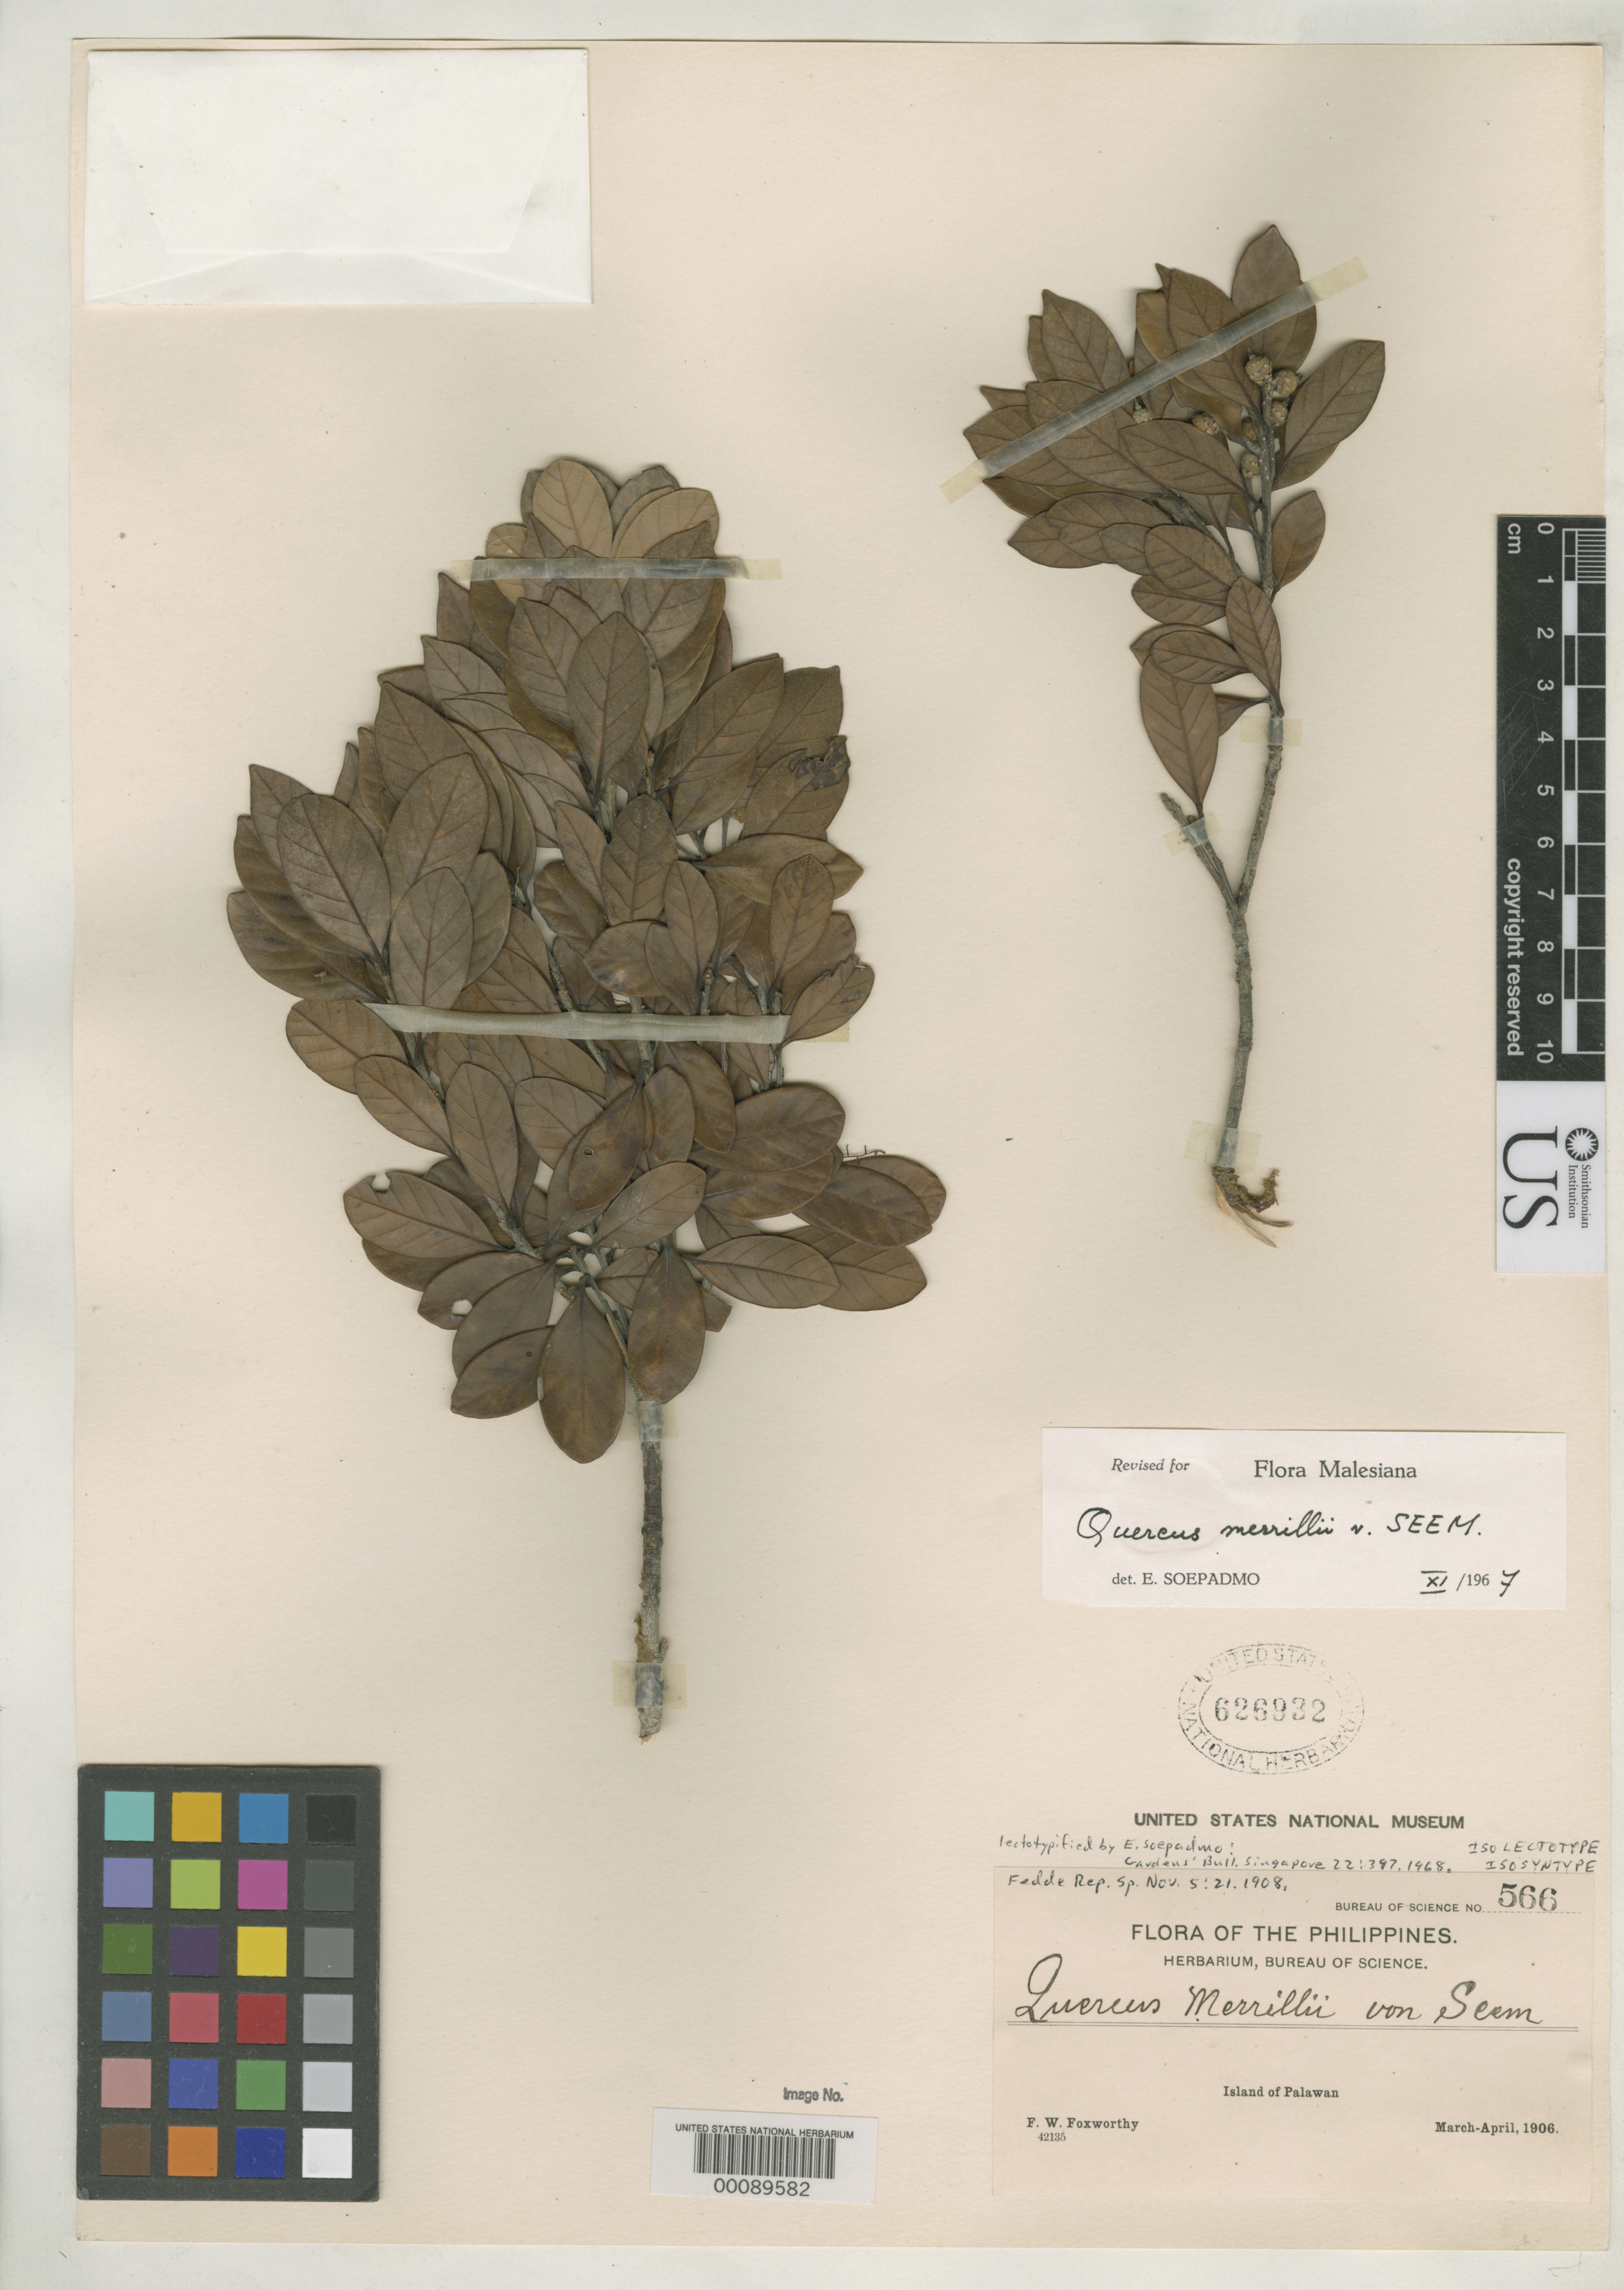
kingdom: Plantae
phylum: Tracheophyta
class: Magnoliopsida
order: Fagales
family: Fagaceae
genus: Quercus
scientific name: Quercus merrillii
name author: Seemen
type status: Isolectotype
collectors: F. W. Foxworthy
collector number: Bur. Sci. 566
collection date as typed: Mar 1906 to -- Apr 1906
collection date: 1906-03/1906-04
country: Philippines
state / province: Mimaropa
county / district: Palawan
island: Palawan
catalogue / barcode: US 626932